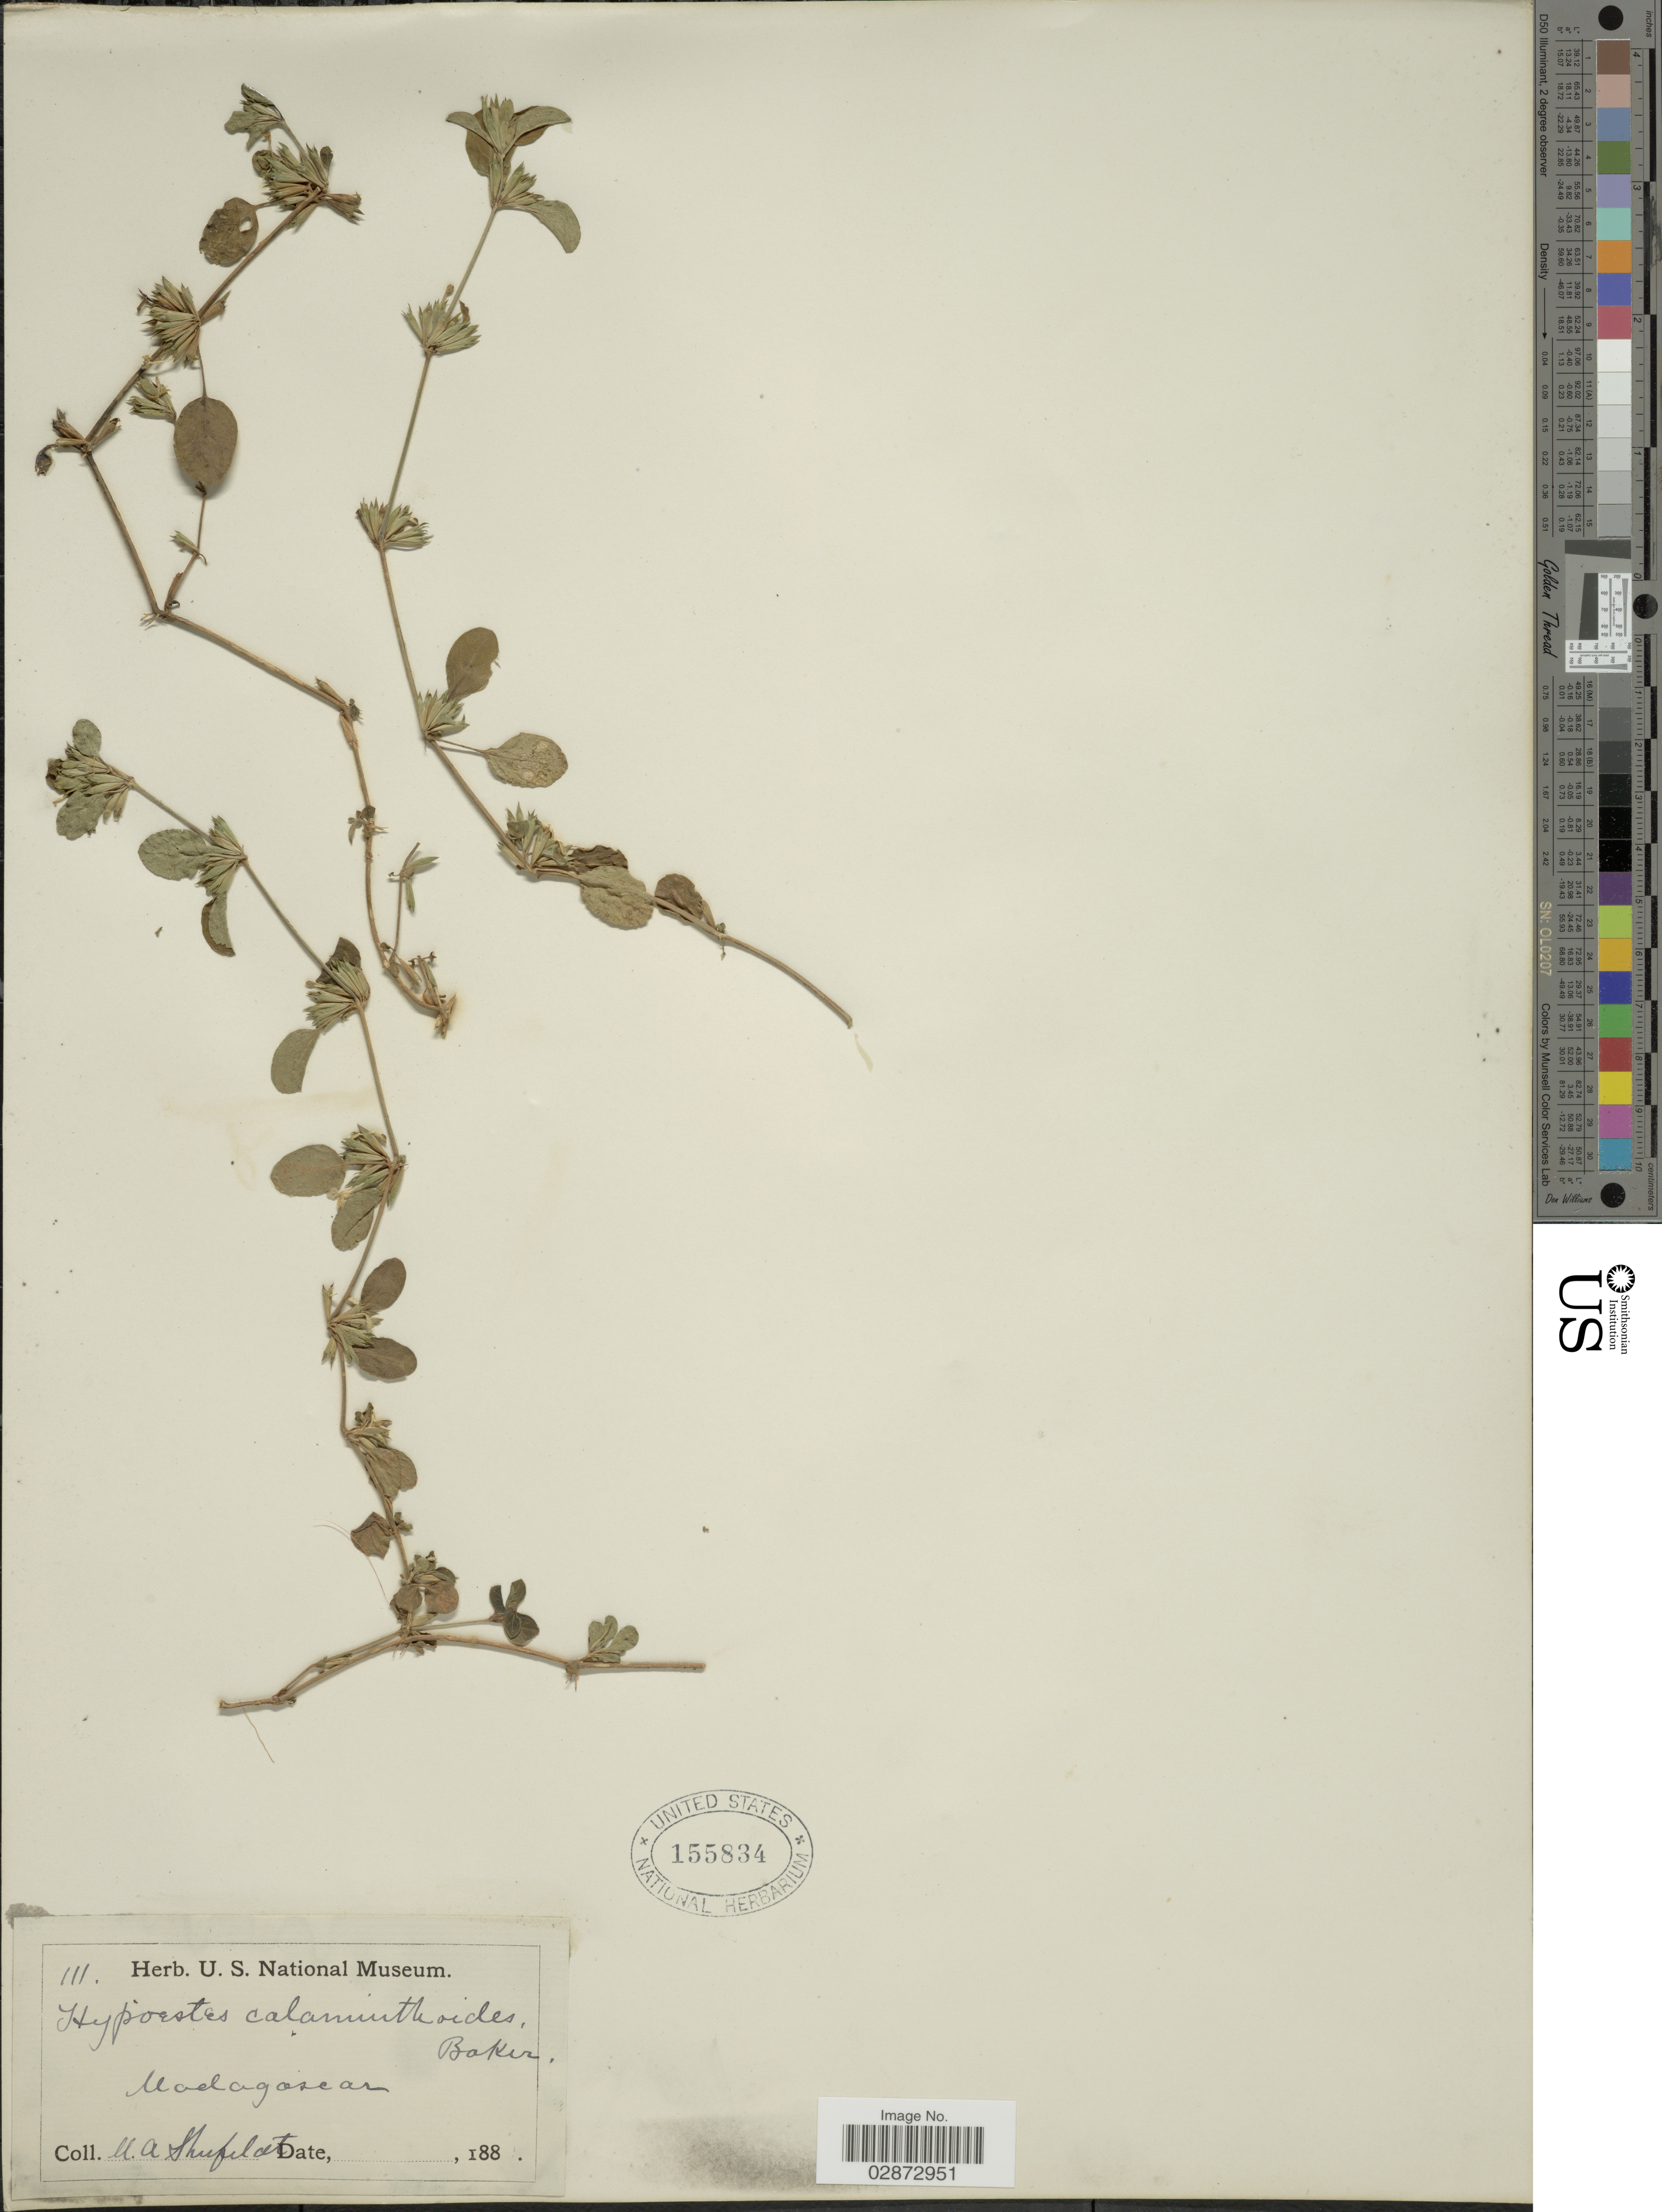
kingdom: Plantae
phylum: Tracheophyta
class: Magnoliopsida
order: Lamiales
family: Acanthaceae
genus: Hypoestes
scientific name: Hypoestes aristata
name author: (Vahl) Sol. ex Roem. & Schult.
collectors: U. Shufelat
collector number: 111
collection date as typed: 188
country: Madagascar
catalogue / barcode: US 155834